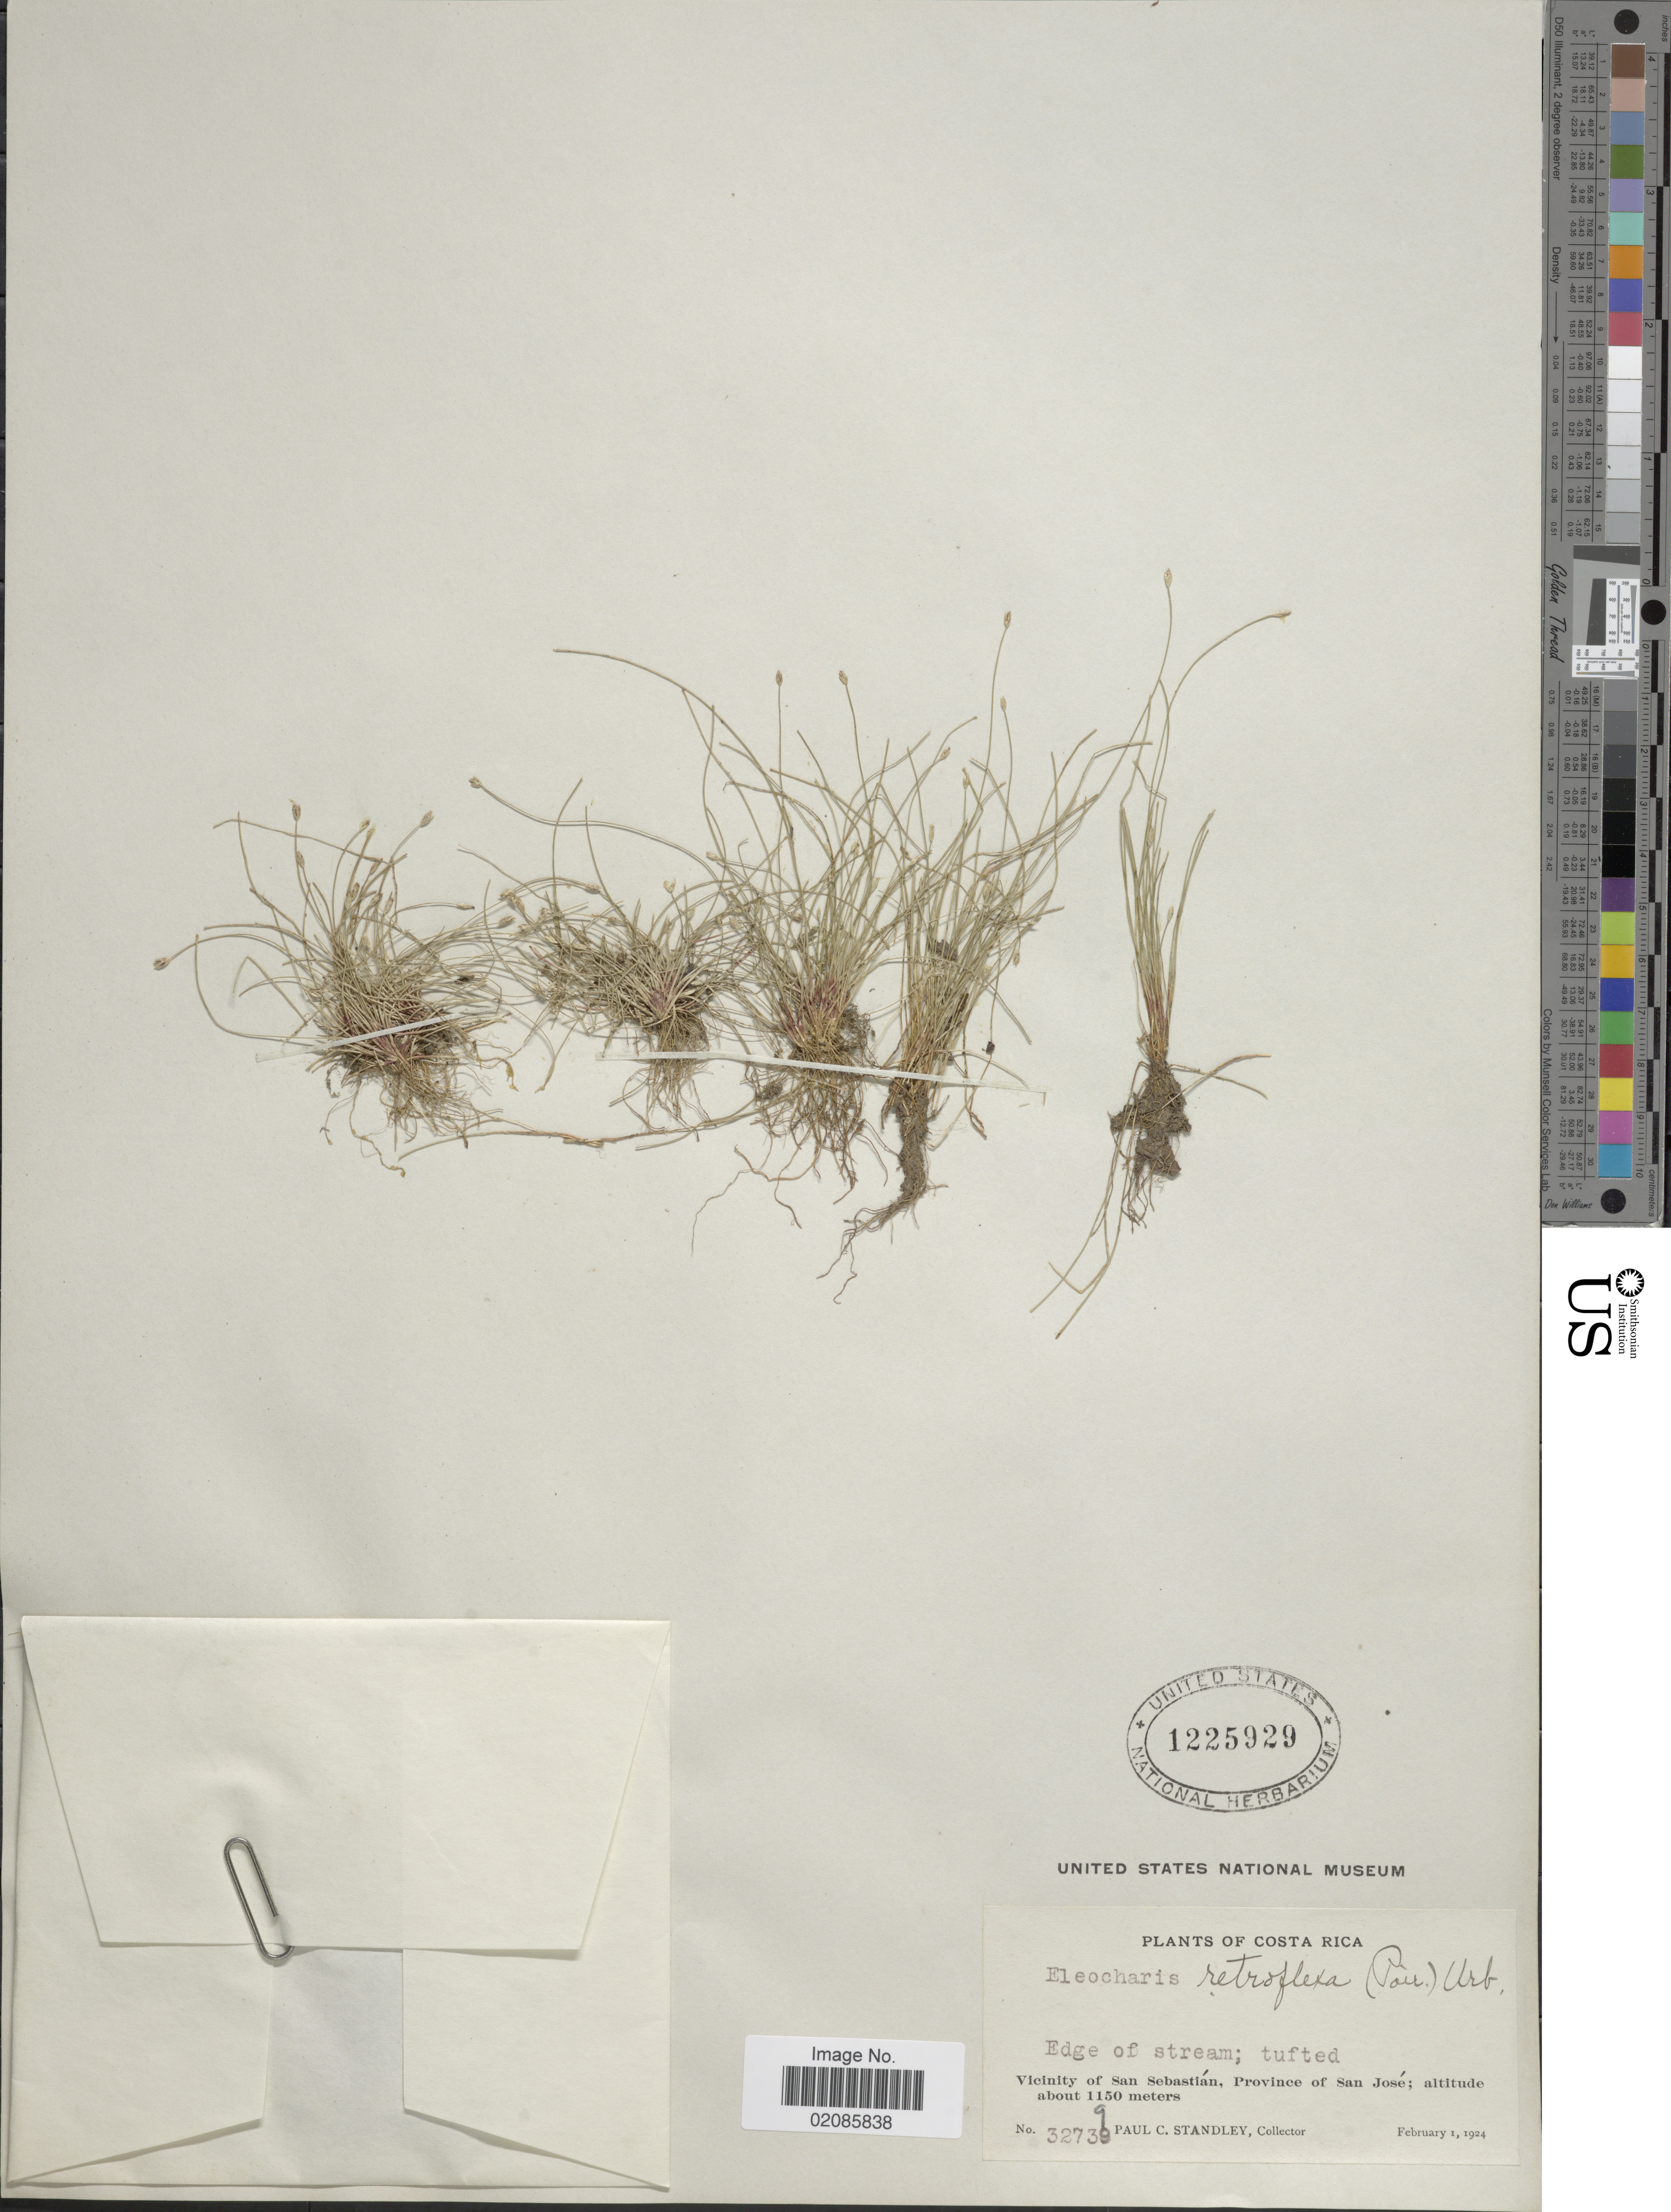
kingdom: Plantae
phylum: Tracheophyta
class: Liliopsida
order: Poales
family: Cyperaceae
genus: Eleocharis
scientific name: Eleocharis retroflexa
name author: (Poir.) Urb.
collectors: P. C. Standley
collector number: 32739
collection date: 1924-02-01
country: Costa Rica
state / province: San José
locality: Vicinity of San Sebastián, Province of San José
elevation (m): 1150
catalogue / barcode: US 1225929